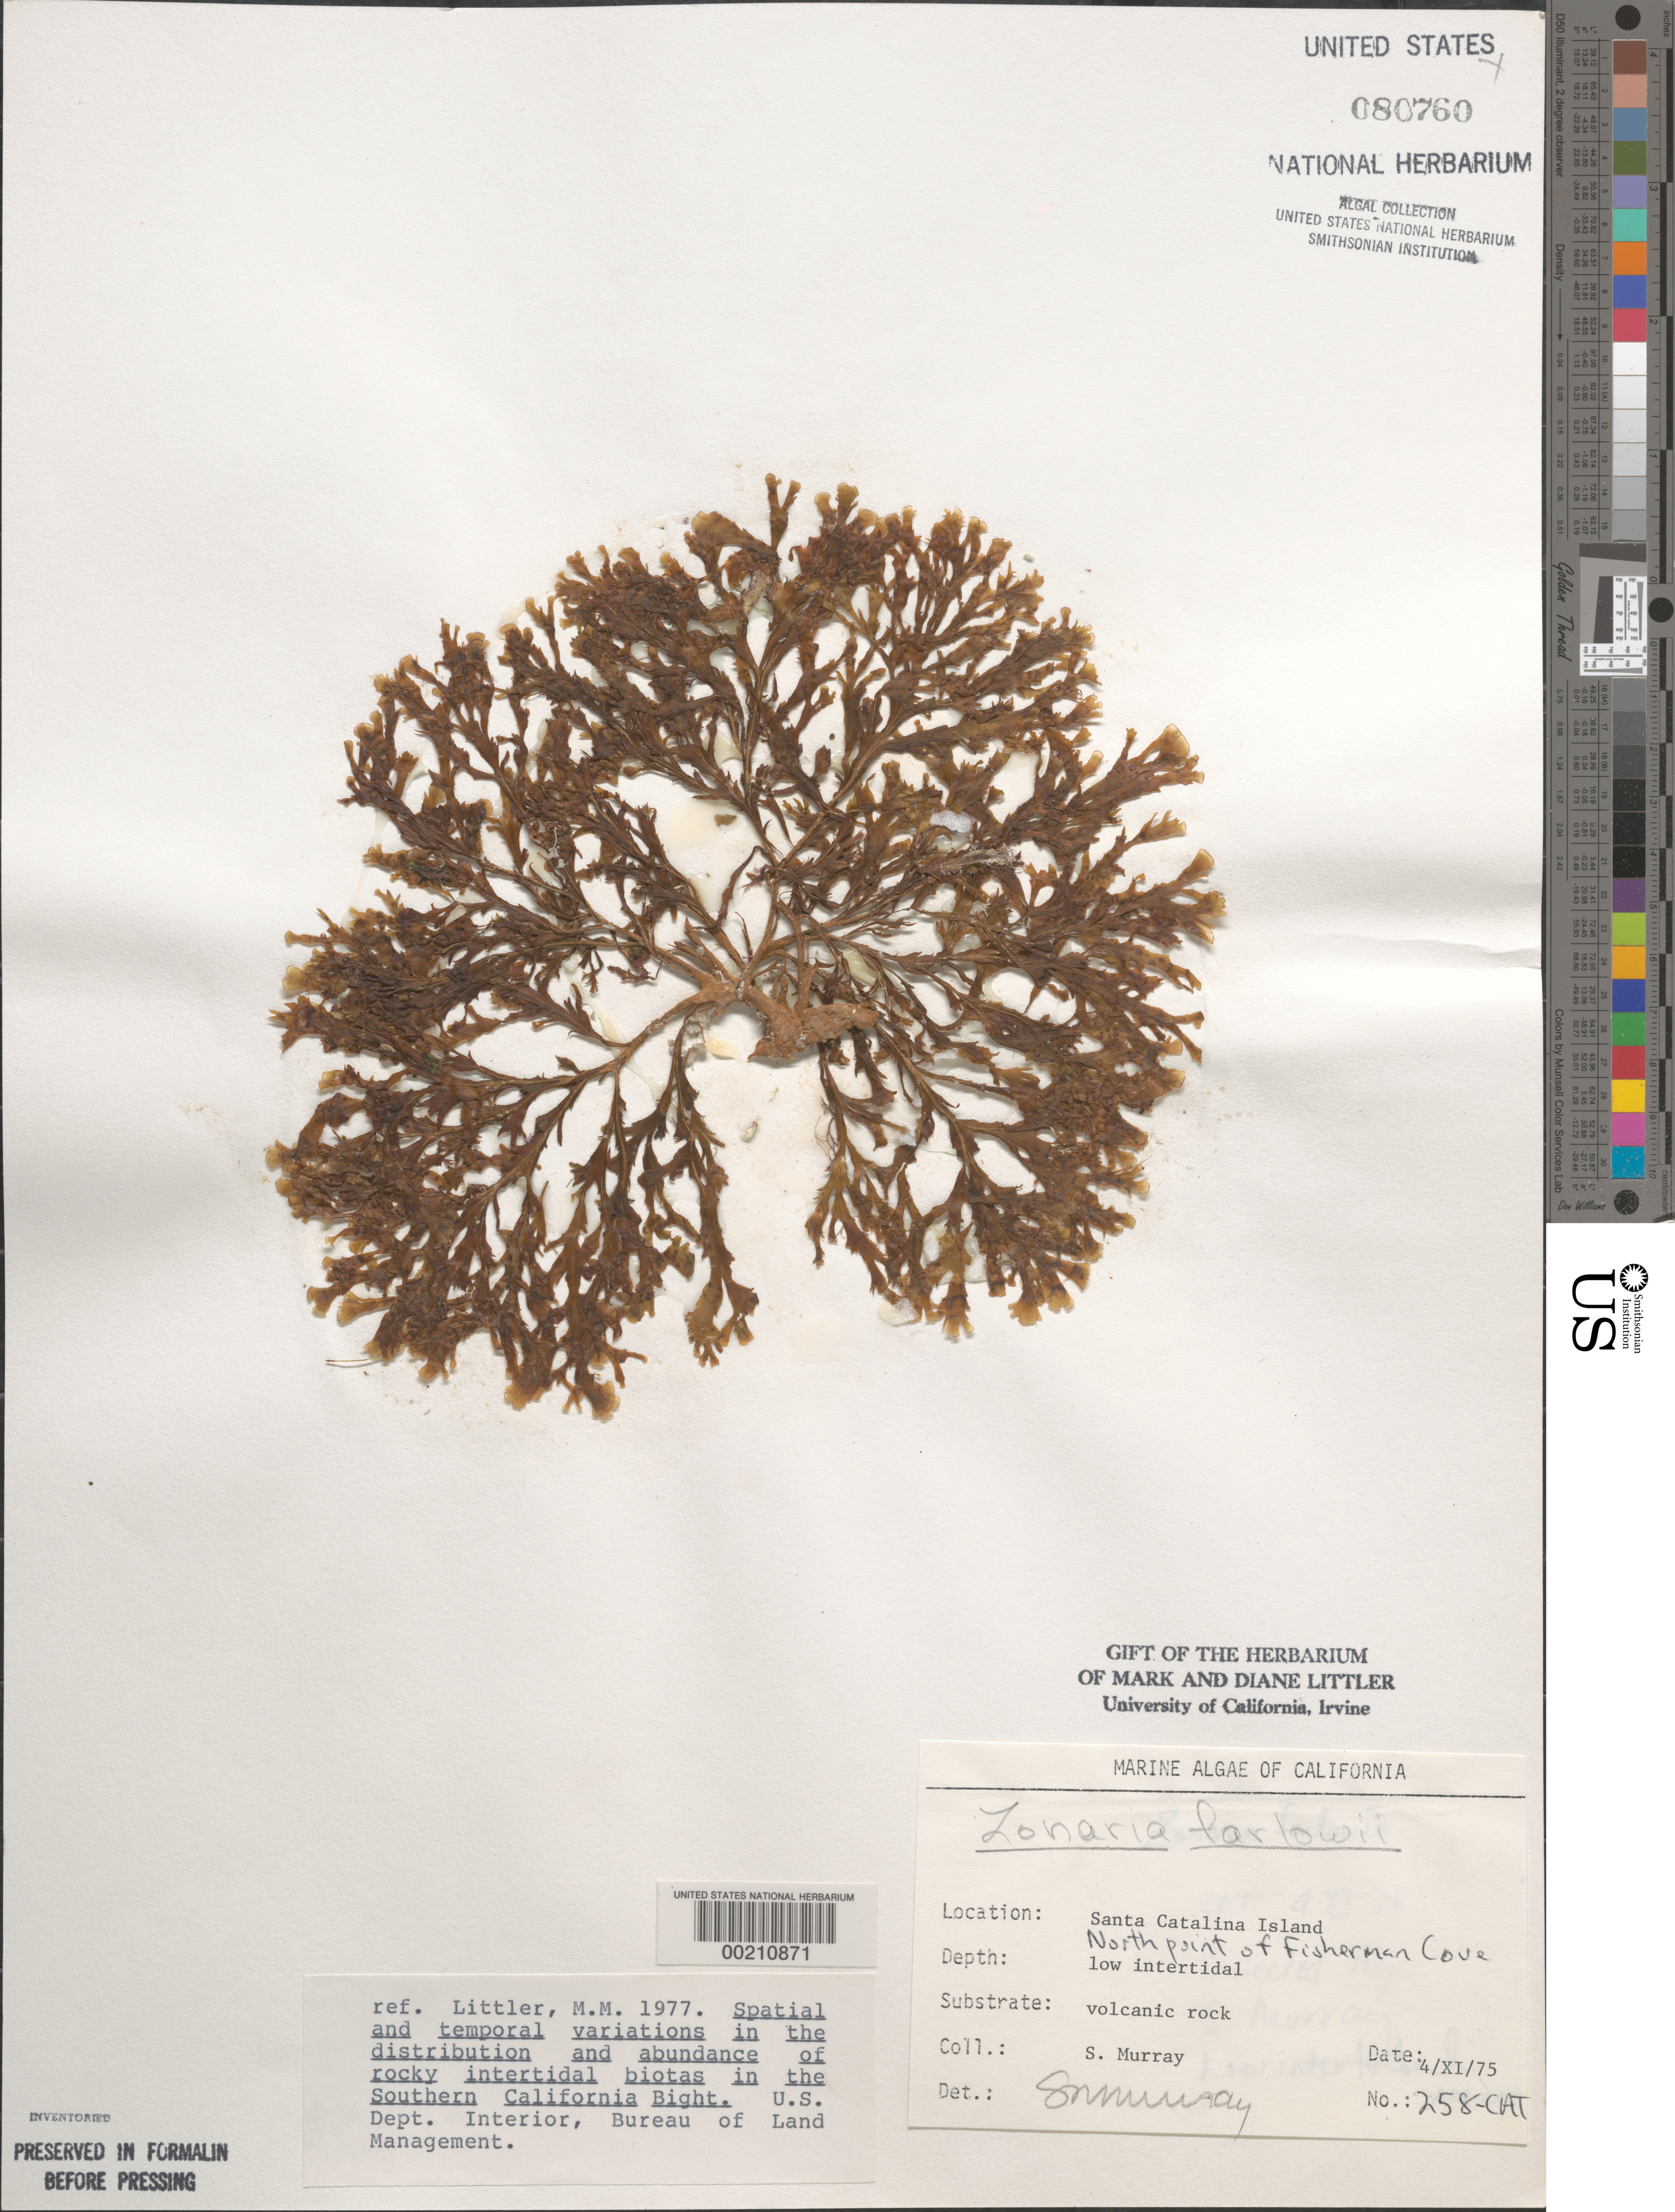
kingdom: Chromista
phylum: Ochrophyta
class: Phaeophyceae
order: Dictyotales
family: Dictyotaceae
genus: Zonaria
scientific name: Zonaria farlowii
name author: Setch. & N.L. Gardner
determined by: Murray, S. N.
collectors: S. N. Murray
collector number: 258-cat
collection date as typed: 04 Nov 1975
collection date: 1975-11-04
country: United States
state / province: California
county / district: Los Angeles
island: Santa Catalina Island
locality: Fishermen Cove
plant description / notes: BLM-SOCALBIGHT Rocky Intertidal Survey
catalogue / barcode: US 80760